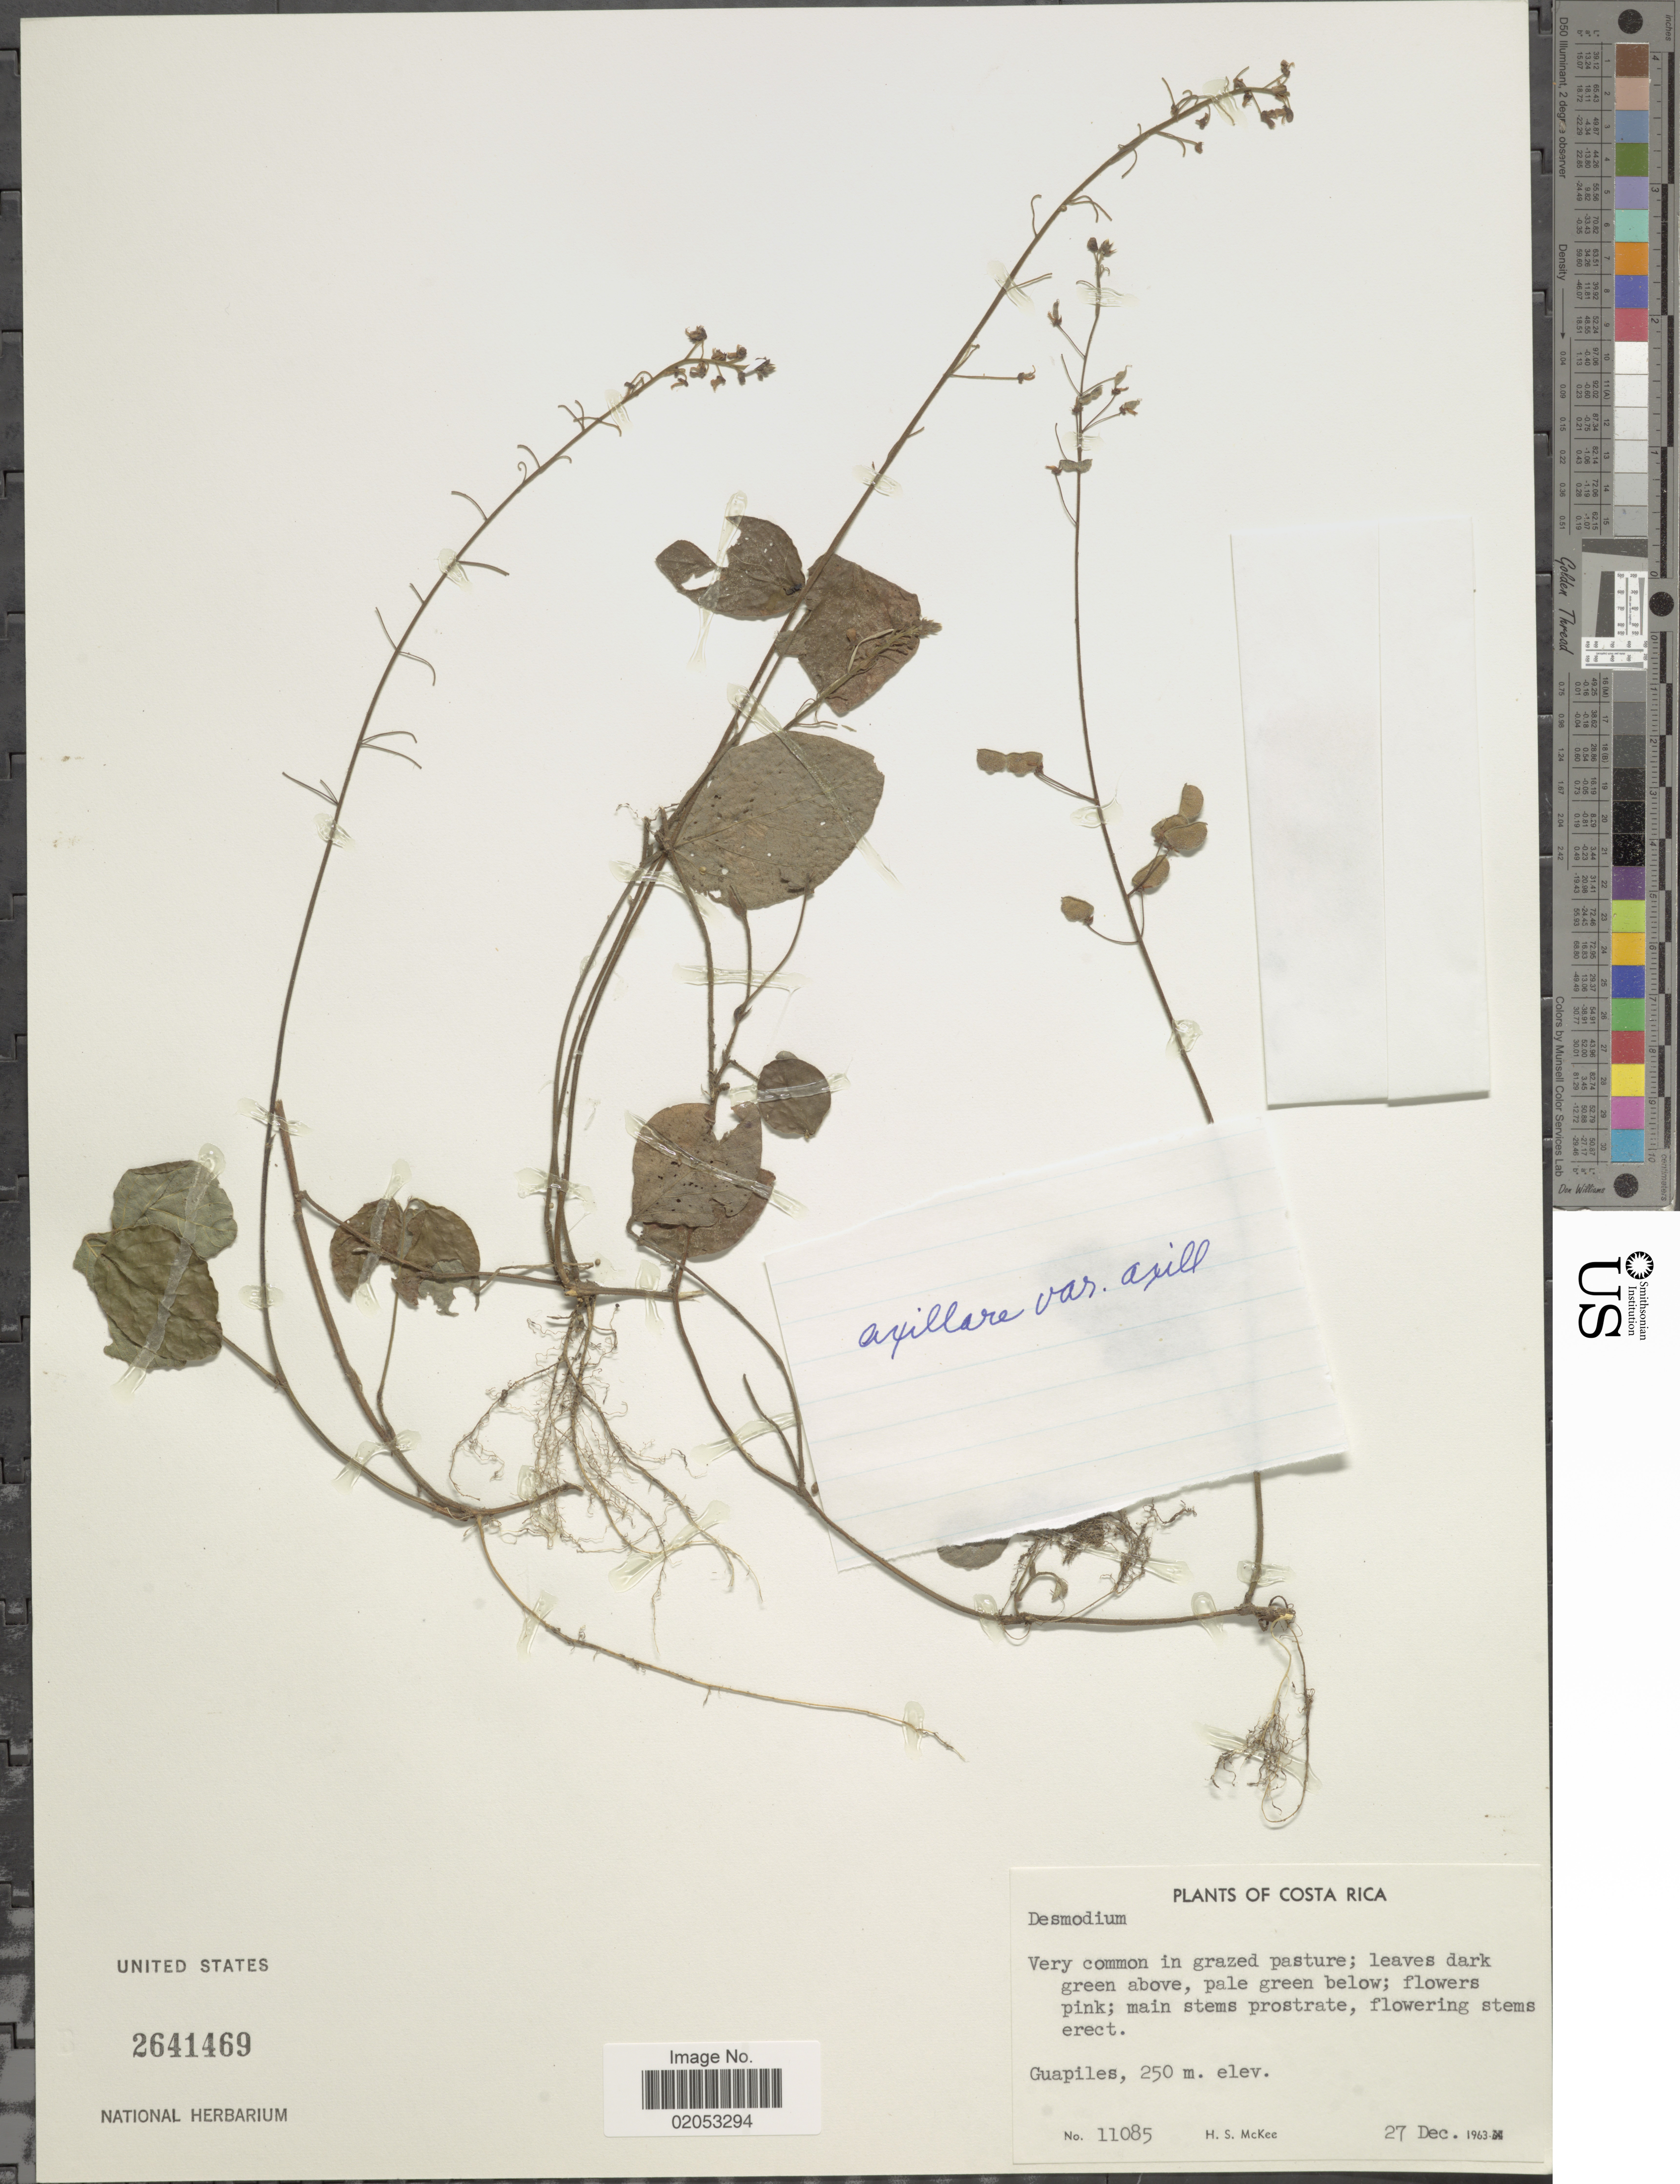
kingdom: Plantae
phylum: Tracheophyta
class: Magnoliopsida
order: Fabales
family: Fabaceae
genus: Desmodium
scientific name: Desmodium axillare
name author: (Sw.) DC.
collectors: H. S. McKee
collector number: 11085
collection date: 1963-12-27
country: Costa Rica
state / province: Limón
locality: Guapiles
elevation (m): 250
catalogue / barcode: US 2641469